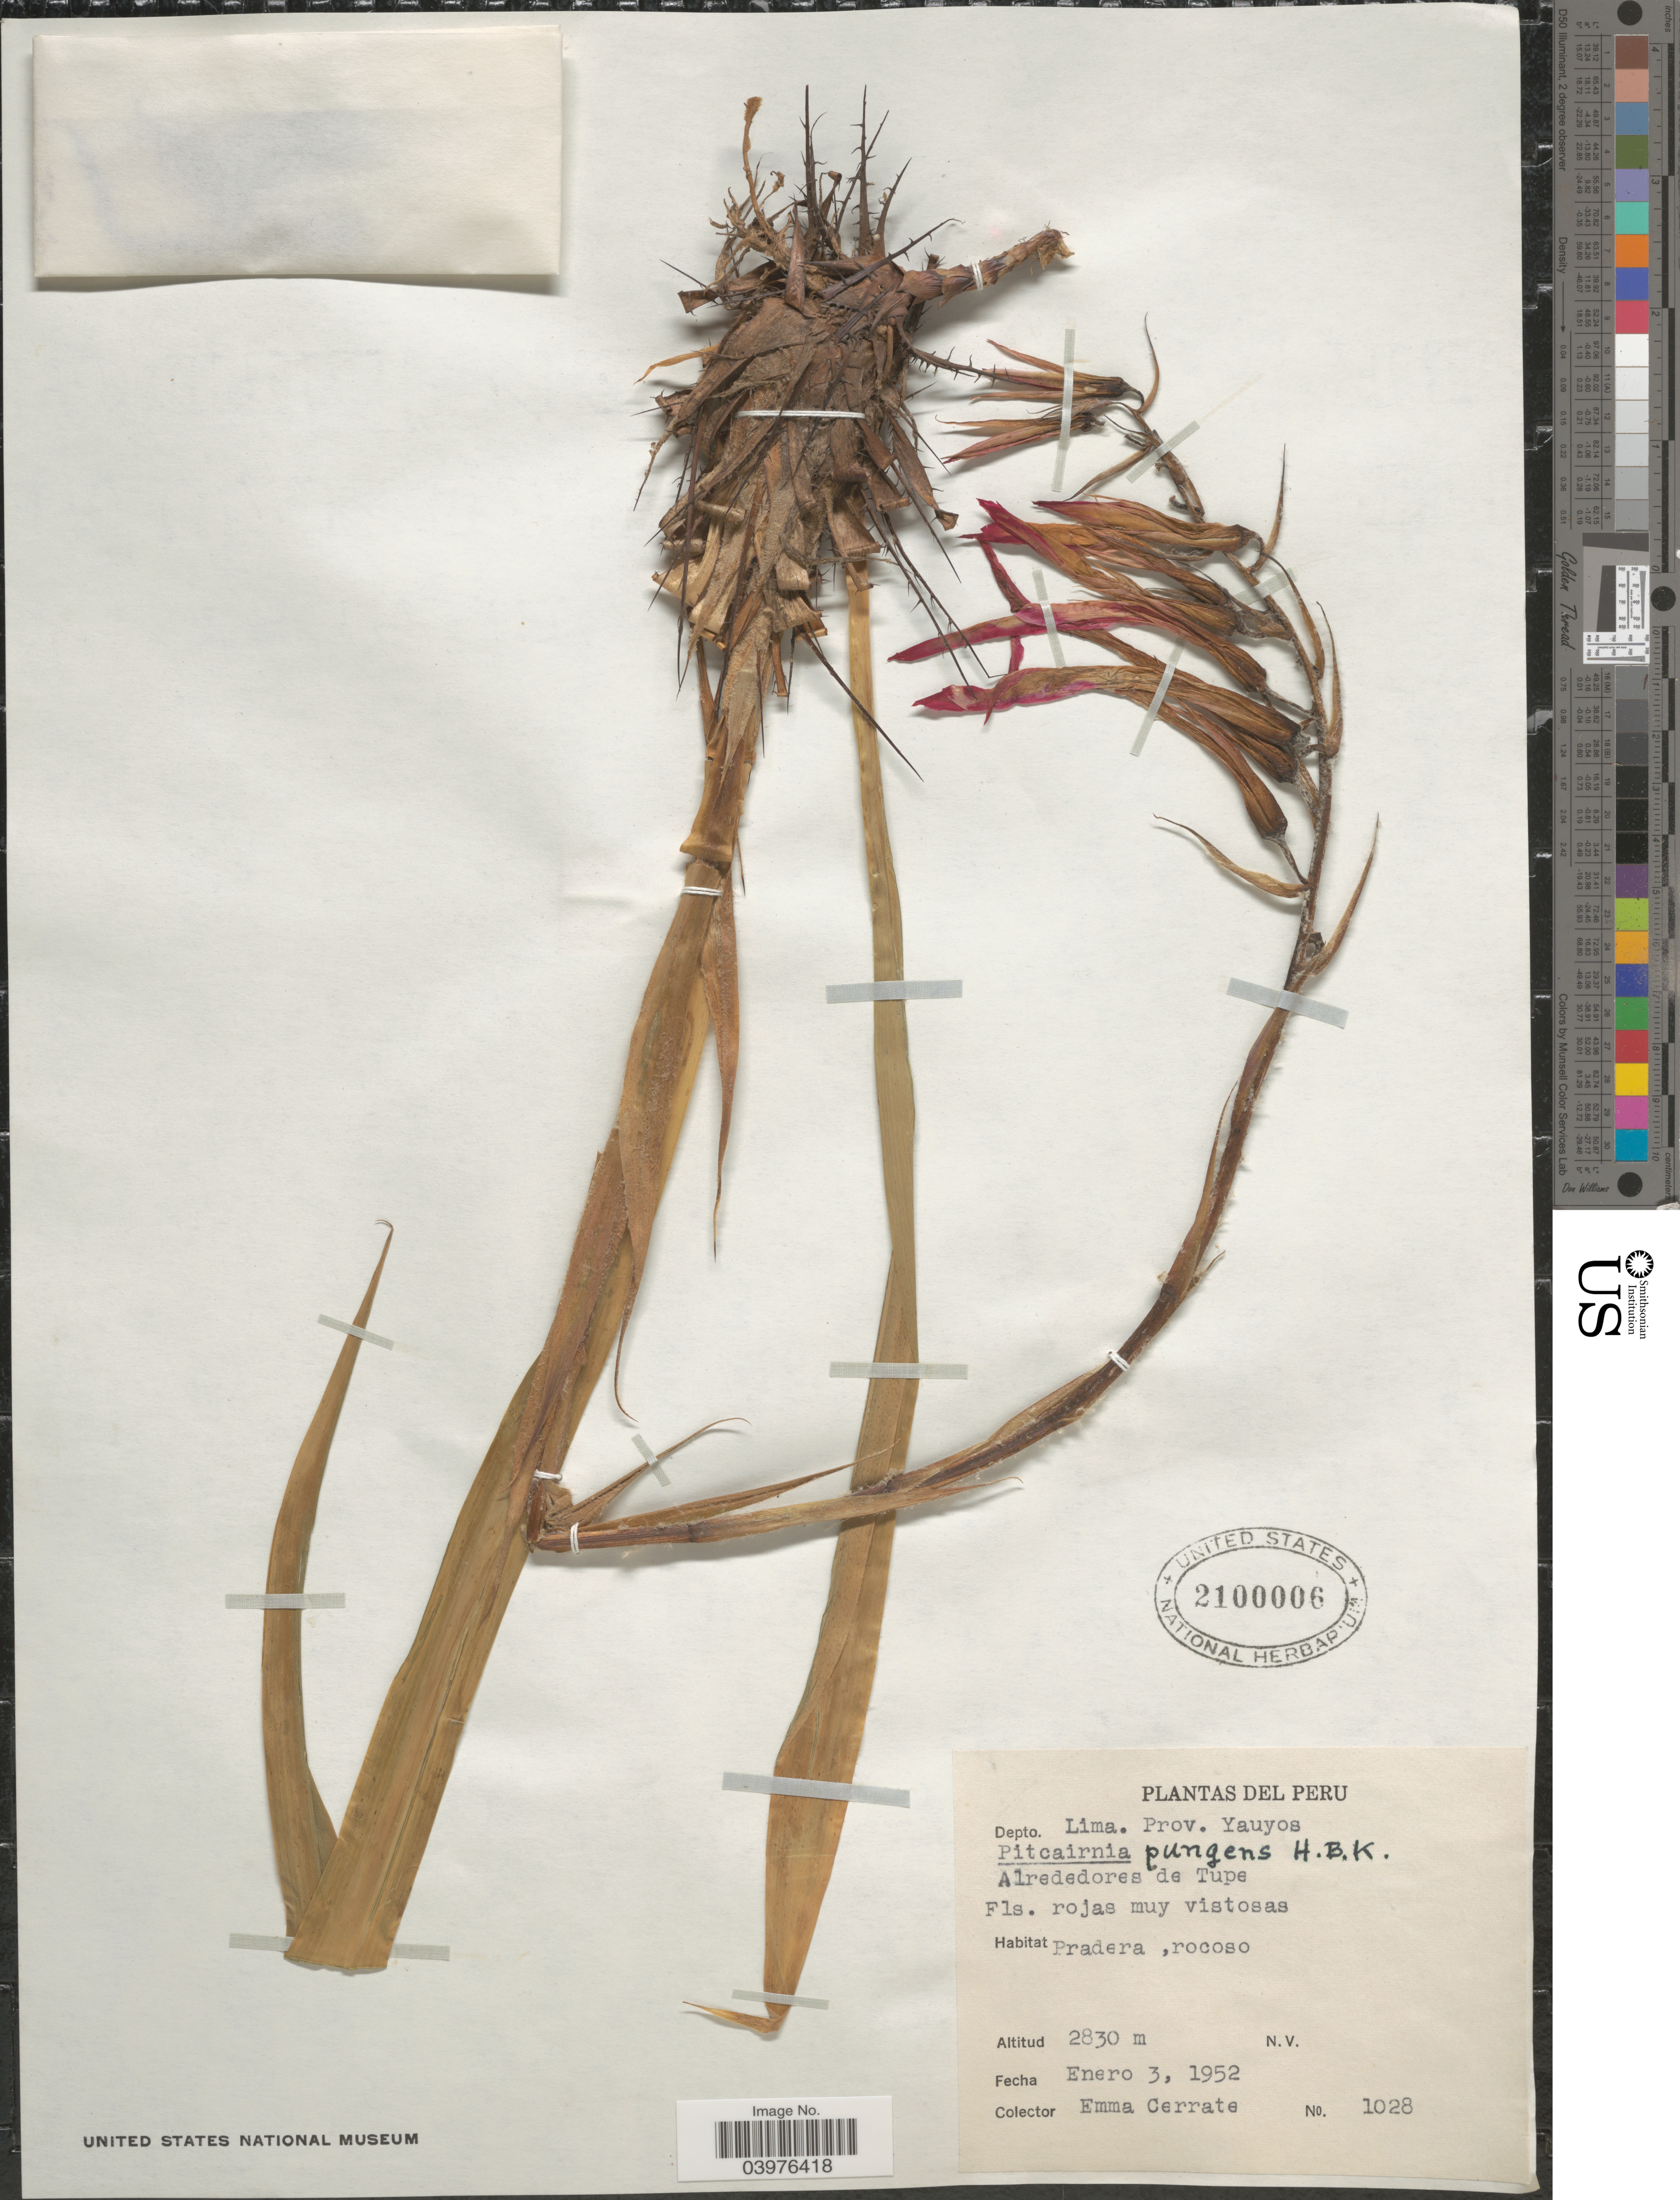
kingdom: Plantae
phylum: Tracheophyta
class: Liliopsida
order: Poales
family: Bromeliaceae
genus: Pitcairnia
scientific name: Pitcairnia pungens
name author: Kunth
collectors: E. Cerrate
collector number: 1028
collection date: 1952-01-03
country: Peru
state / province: Lima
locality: Depto. Lima. Prov. Yungas. Alrededores de Tupe.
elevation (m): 2830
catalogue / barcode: US 2100006